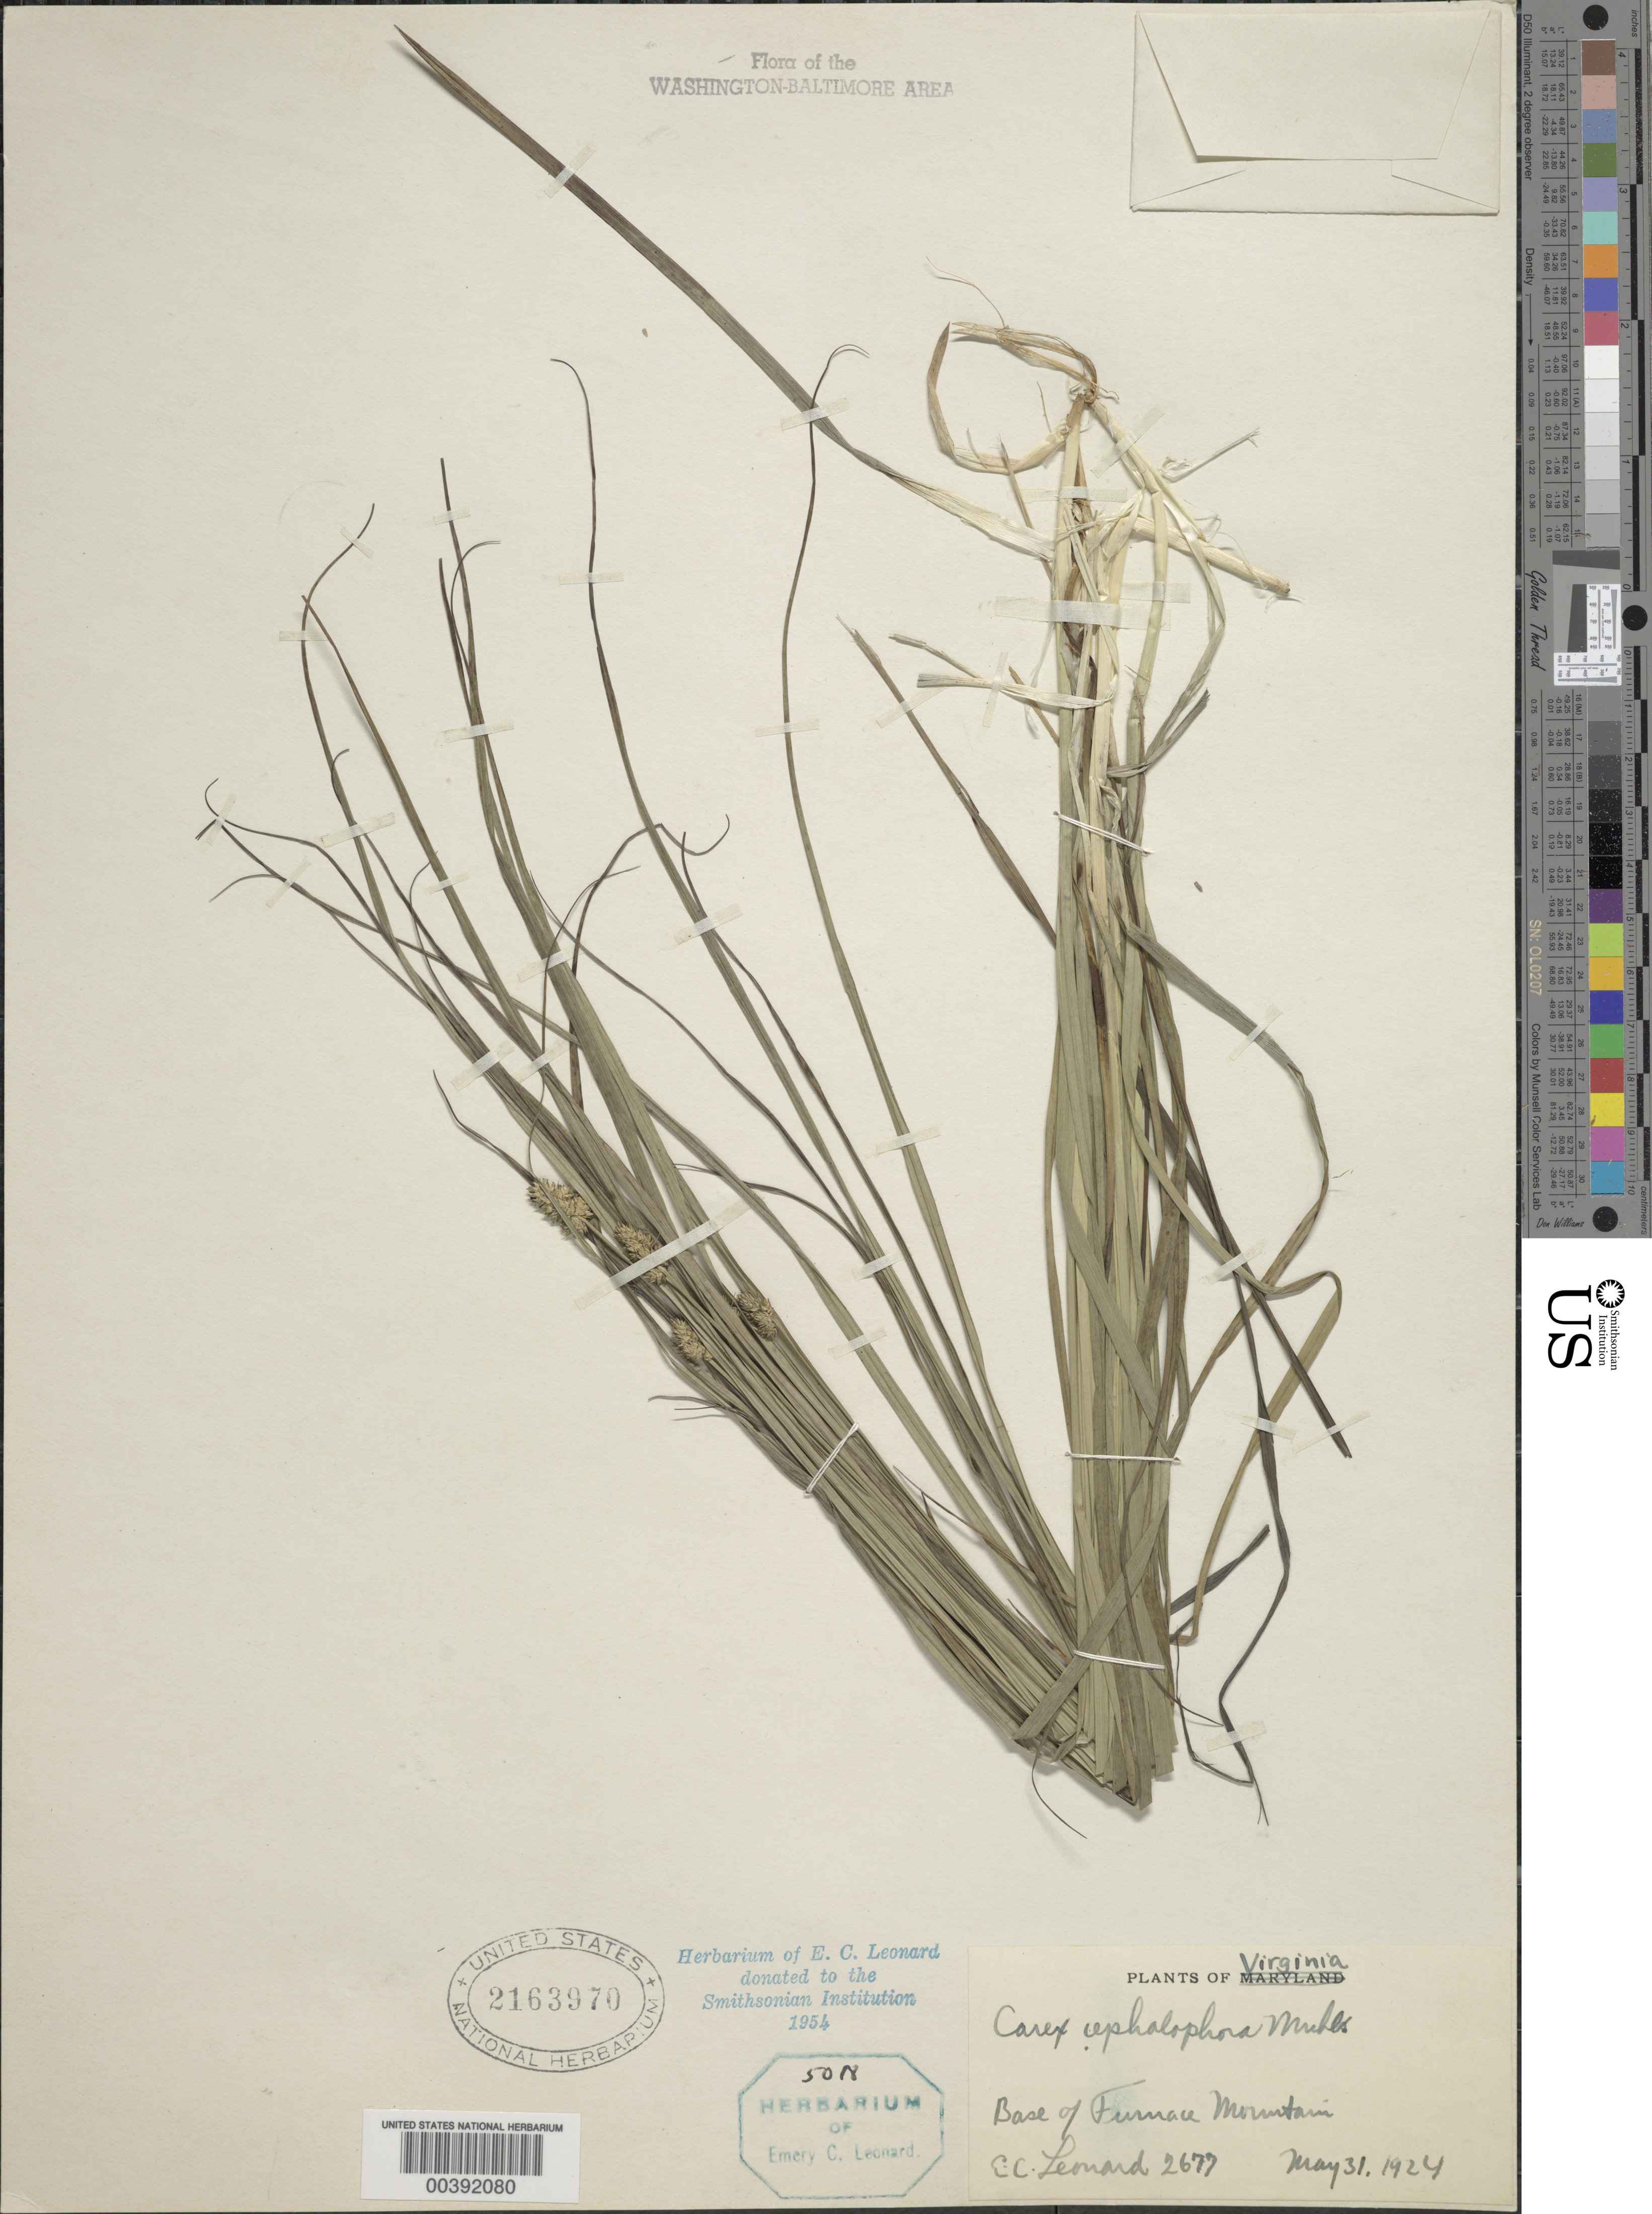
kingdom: Plantae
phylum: Tracheophyta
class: Liliopsida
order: Poales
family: Cyperaceae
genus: Carex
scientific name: Carex cephalophora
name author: Muhl. ex Willd.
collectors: E. C. Leonard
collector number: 2677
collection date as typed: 31 May 1924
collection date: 1924-05-31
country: United States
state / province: Virginia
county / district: Loudoun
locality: Furnace Mountain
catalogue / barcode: US 2163970